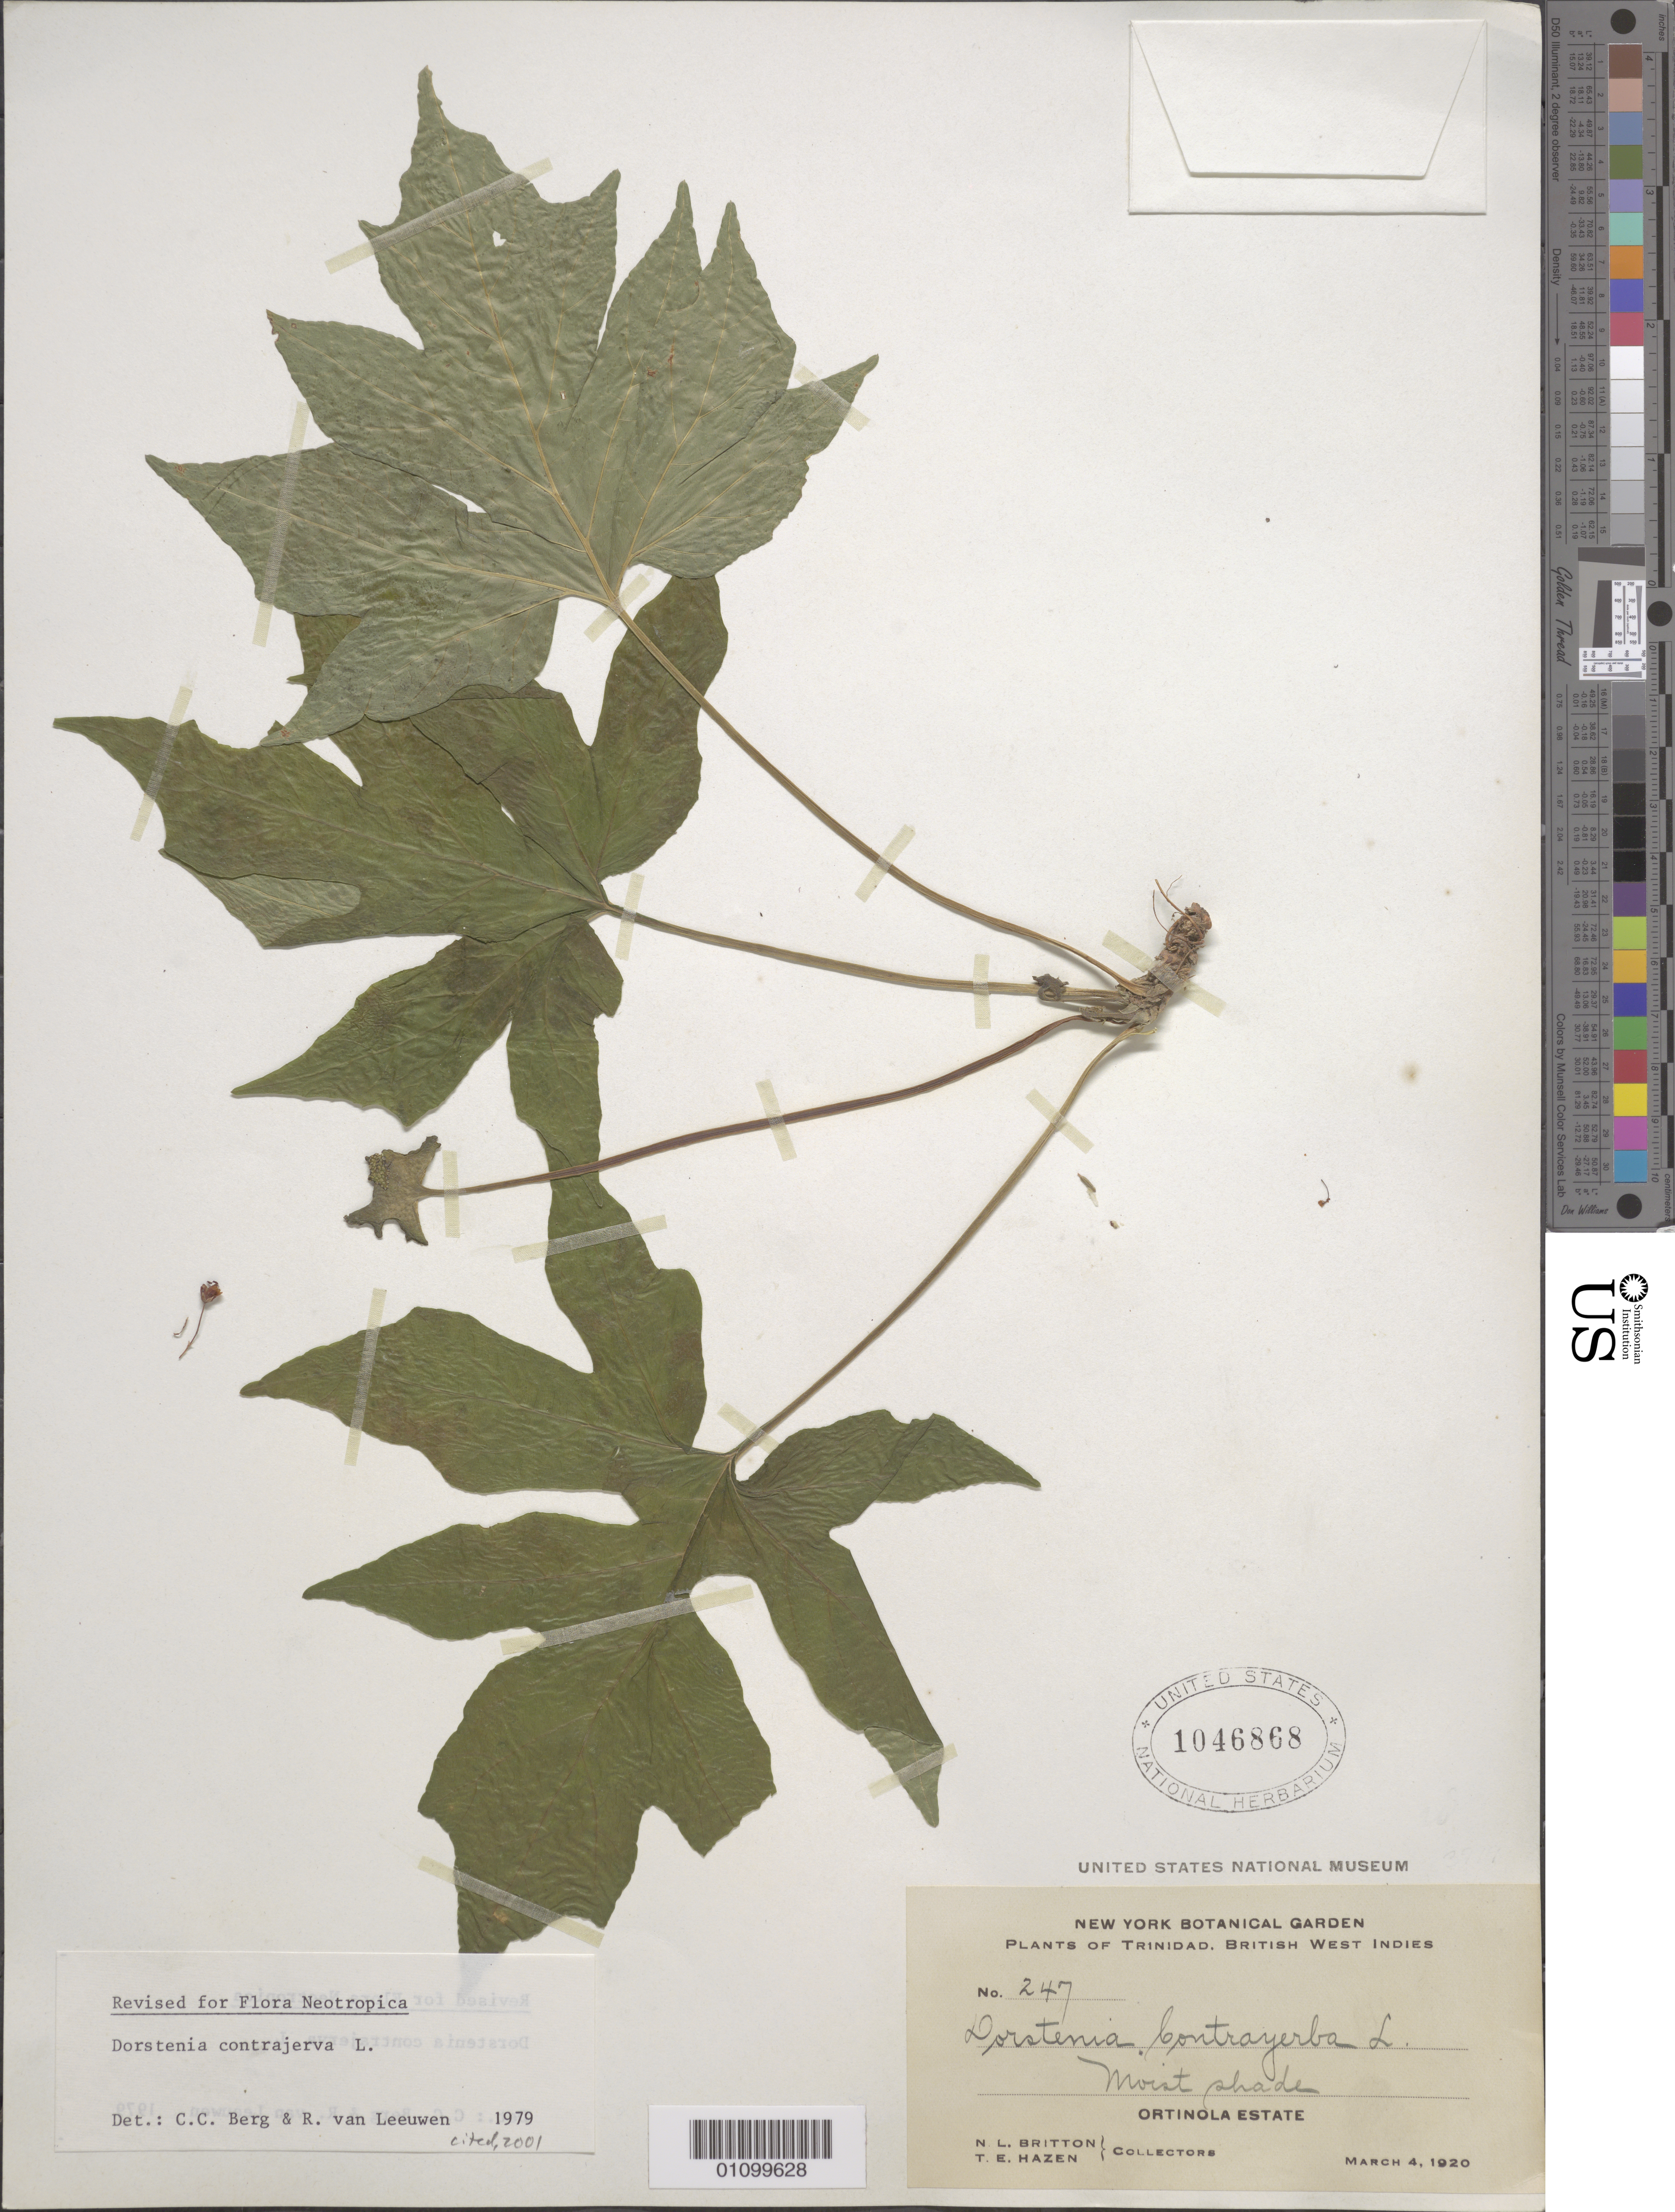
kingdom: Plantae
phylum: Tracheophyta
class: Magnoliopsida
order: Rosales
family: Moraceae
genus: Dorstenia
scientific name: Dorstenia contrajerva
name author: L.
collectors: N. Britton & T. E. Hazen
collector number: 247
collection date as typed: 04 Mar 1920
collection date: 1920-03-04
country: Trinidad and Tobago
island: Trinidad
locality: Ortinola Estate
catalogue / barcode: US 1046868